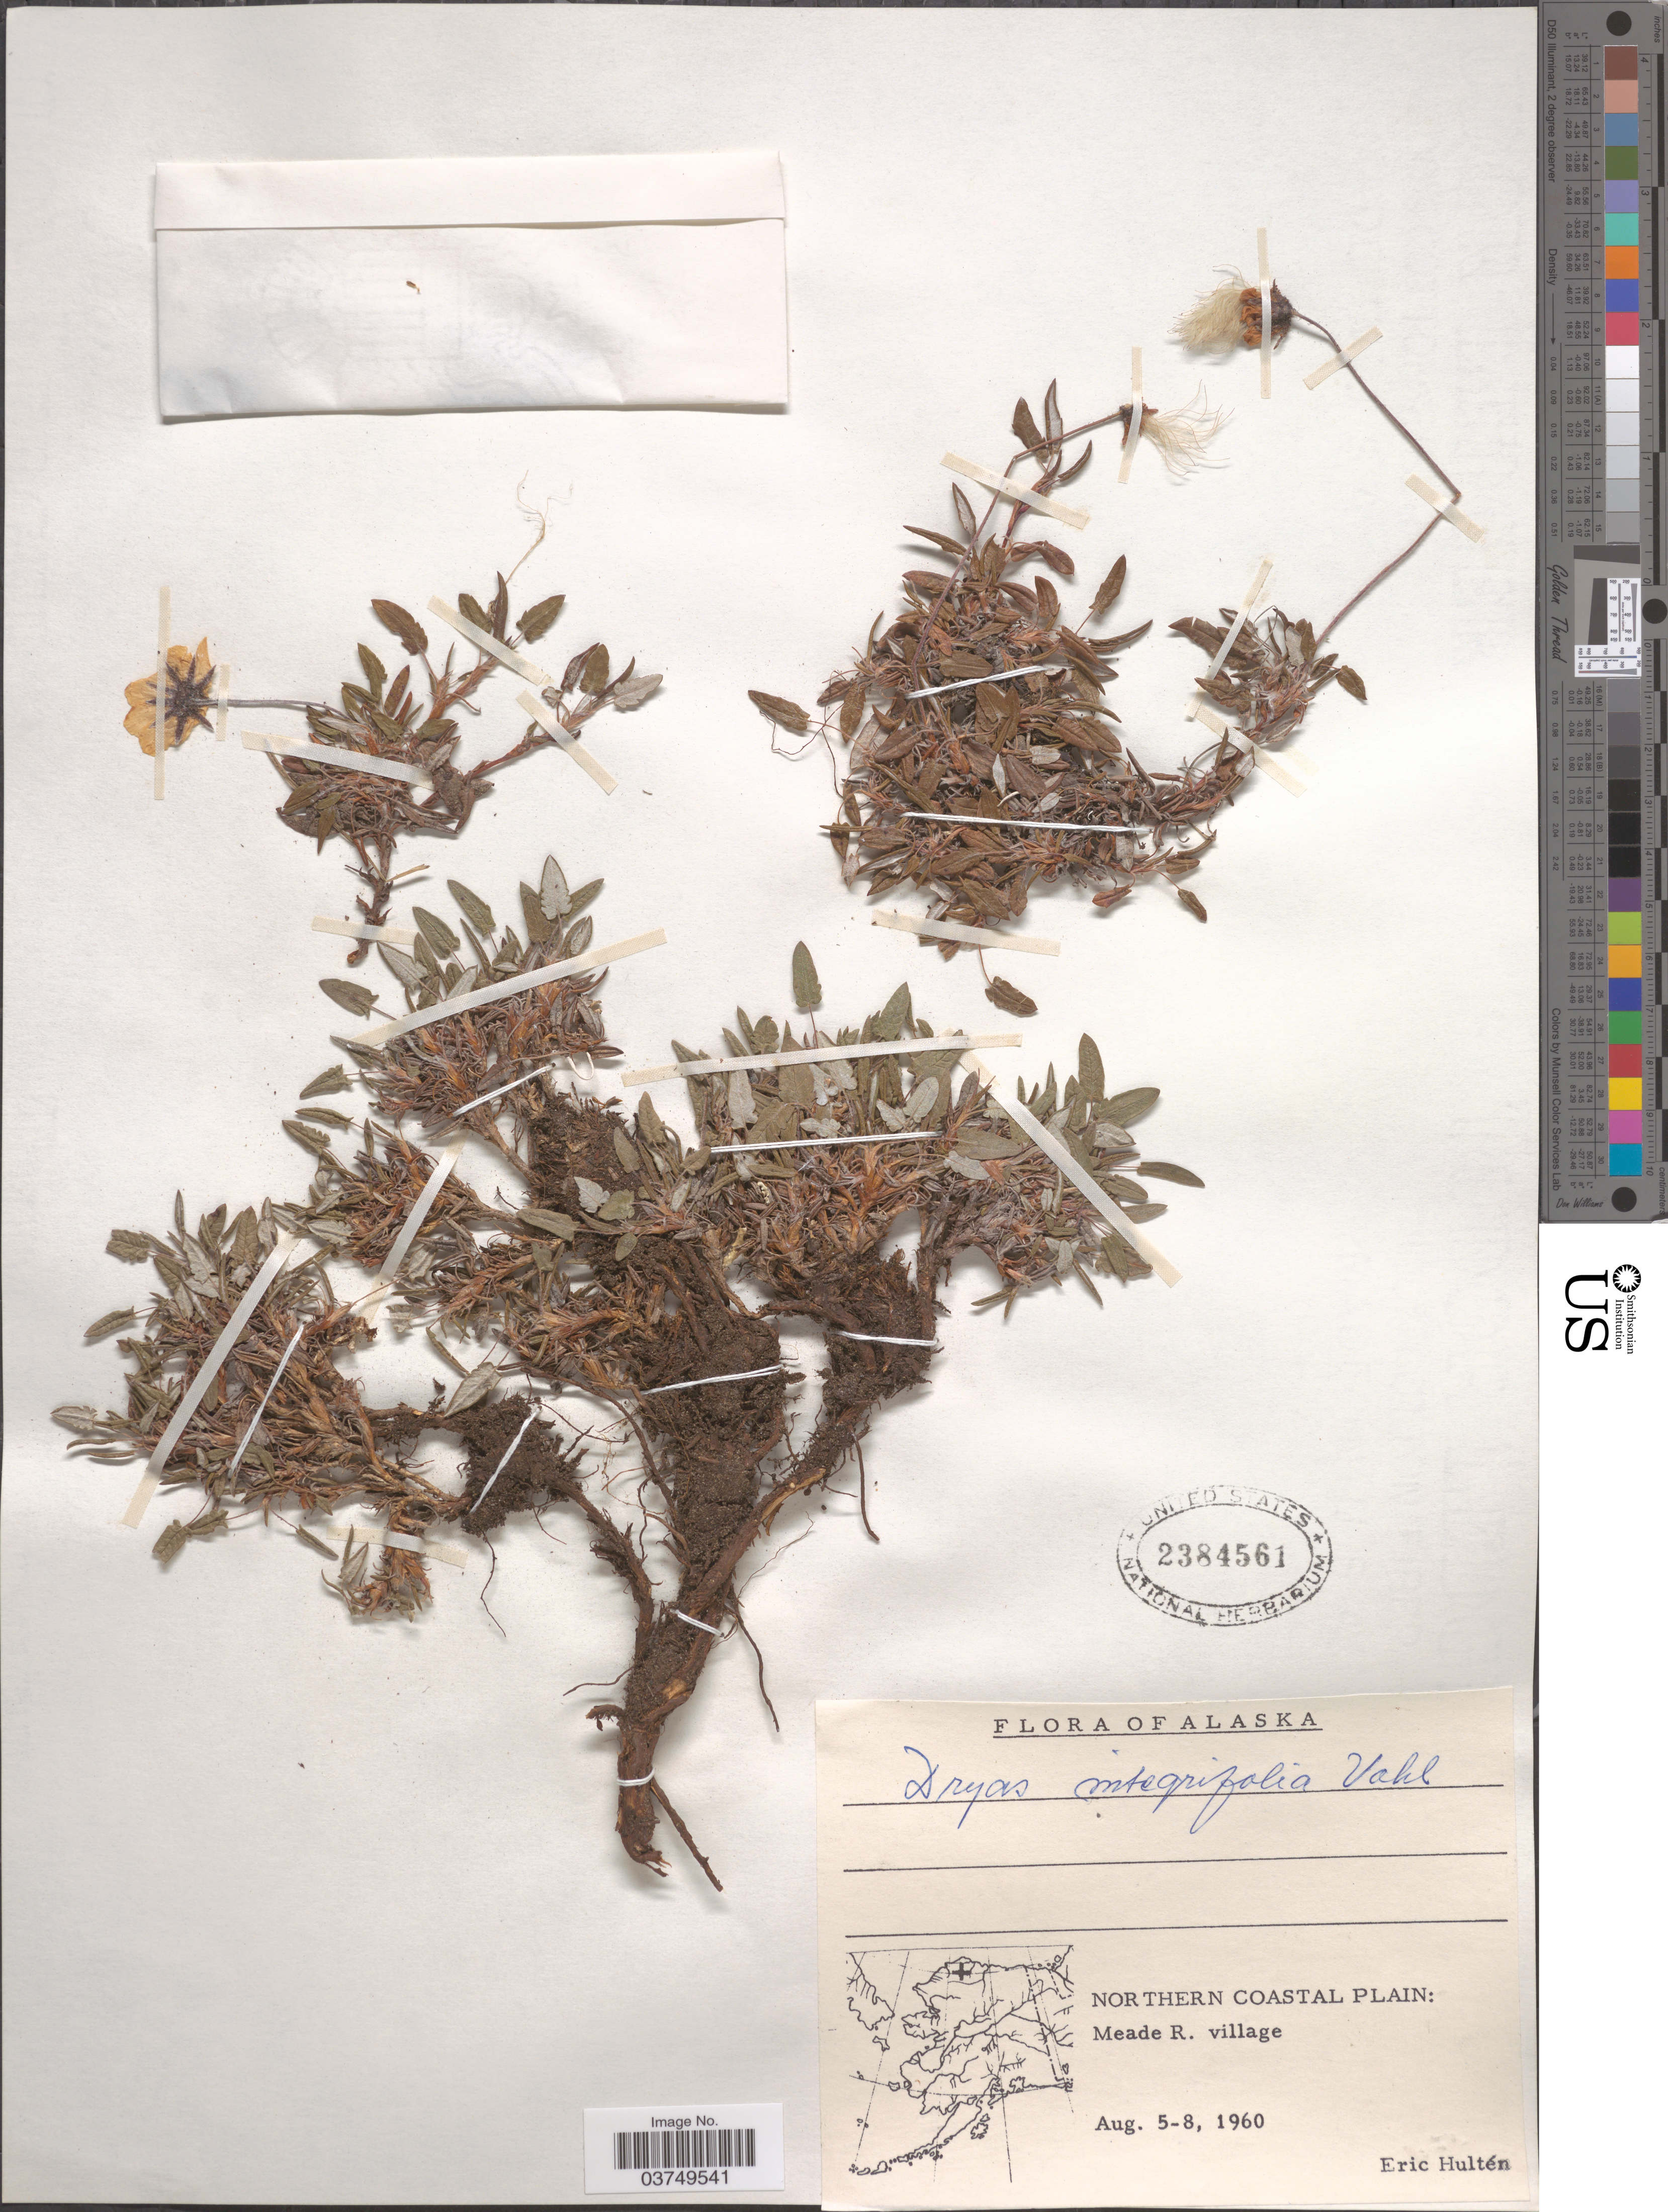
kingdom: Plantae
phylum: Tracheophyta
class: Magnoliopsida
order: Rosales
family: Rosaceae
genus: Dryas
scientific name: Dryas integrifolia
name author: Vahl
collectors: E. G. Hultén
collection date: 1960-08-05/1960-08-08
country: United States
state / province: Alaska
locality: Northern Coastal Plain: Meade R. village.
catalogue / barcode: US 2384561